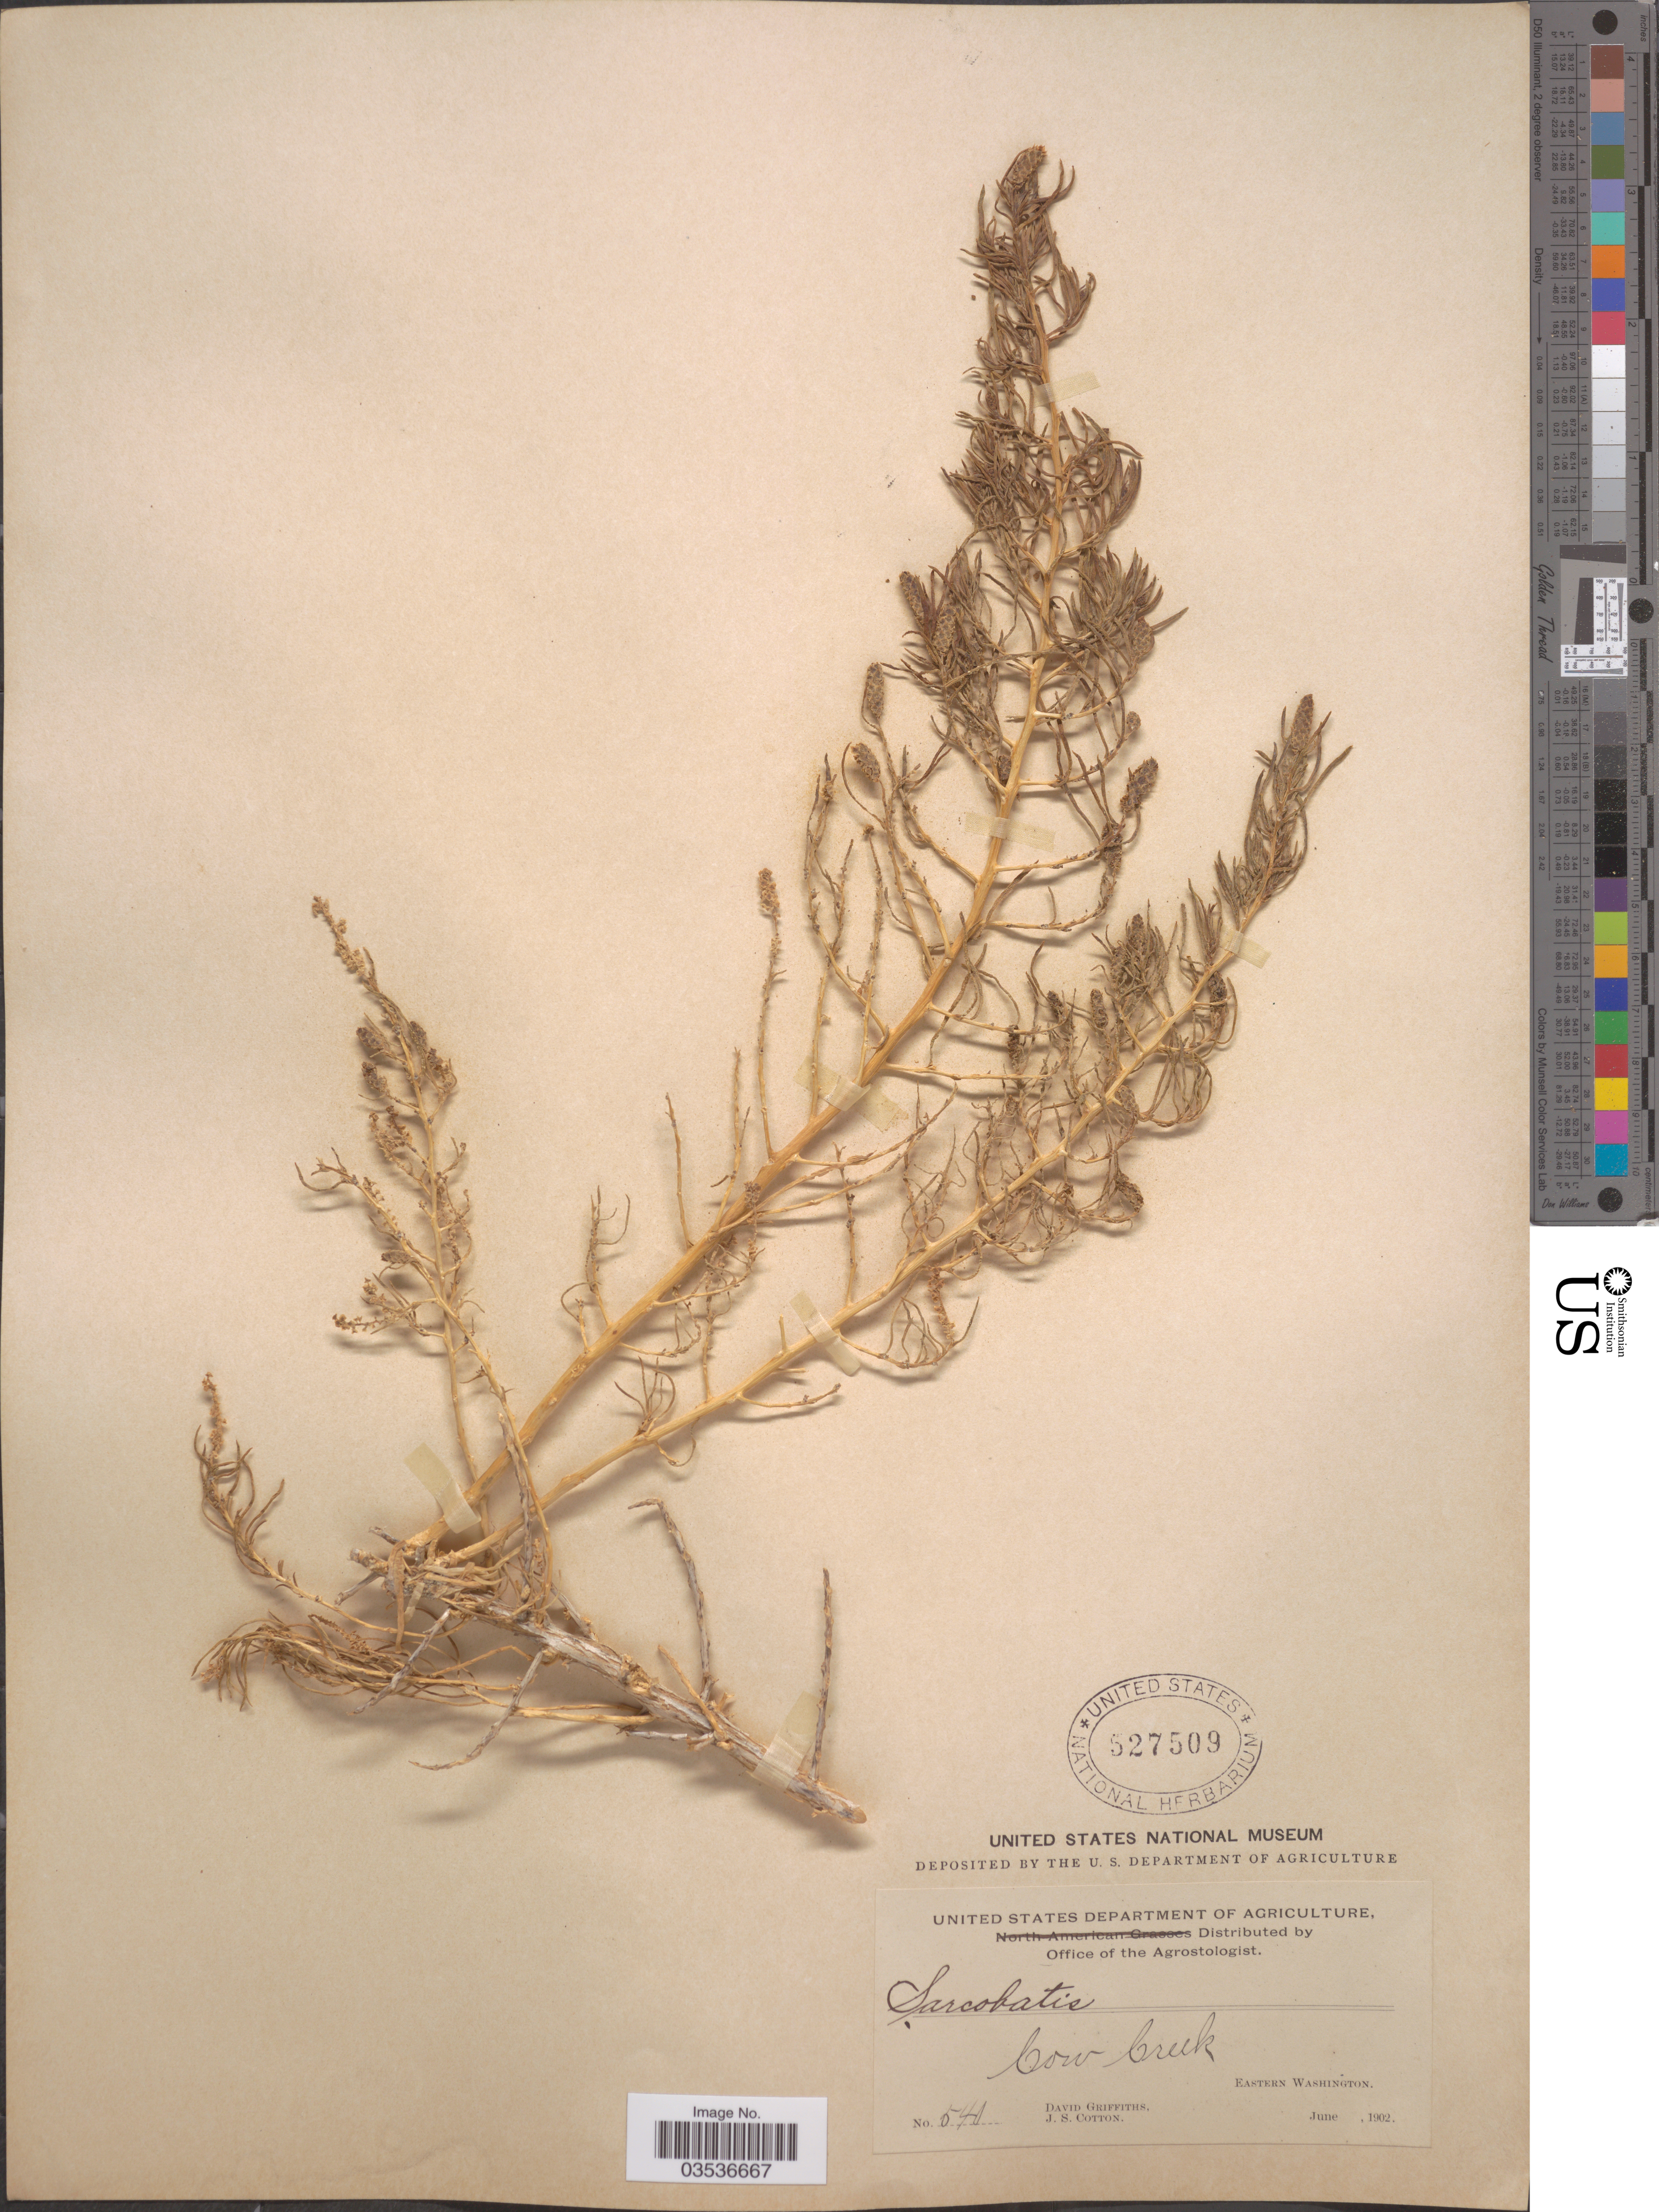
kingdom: Plantae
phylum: Tracheophyta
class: Magnoliopsida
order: Caryophyllales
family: Sarcobataceae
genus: Sarcobatus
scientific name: Sarcobatus vermiculatus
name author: (Hook.) Torr.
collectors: D. Griffiths & J. S. Cotton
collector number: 540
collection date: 1902-06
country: United States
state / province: Washington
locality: Cow Creek, Eastern Washington.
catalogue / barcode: US 527509